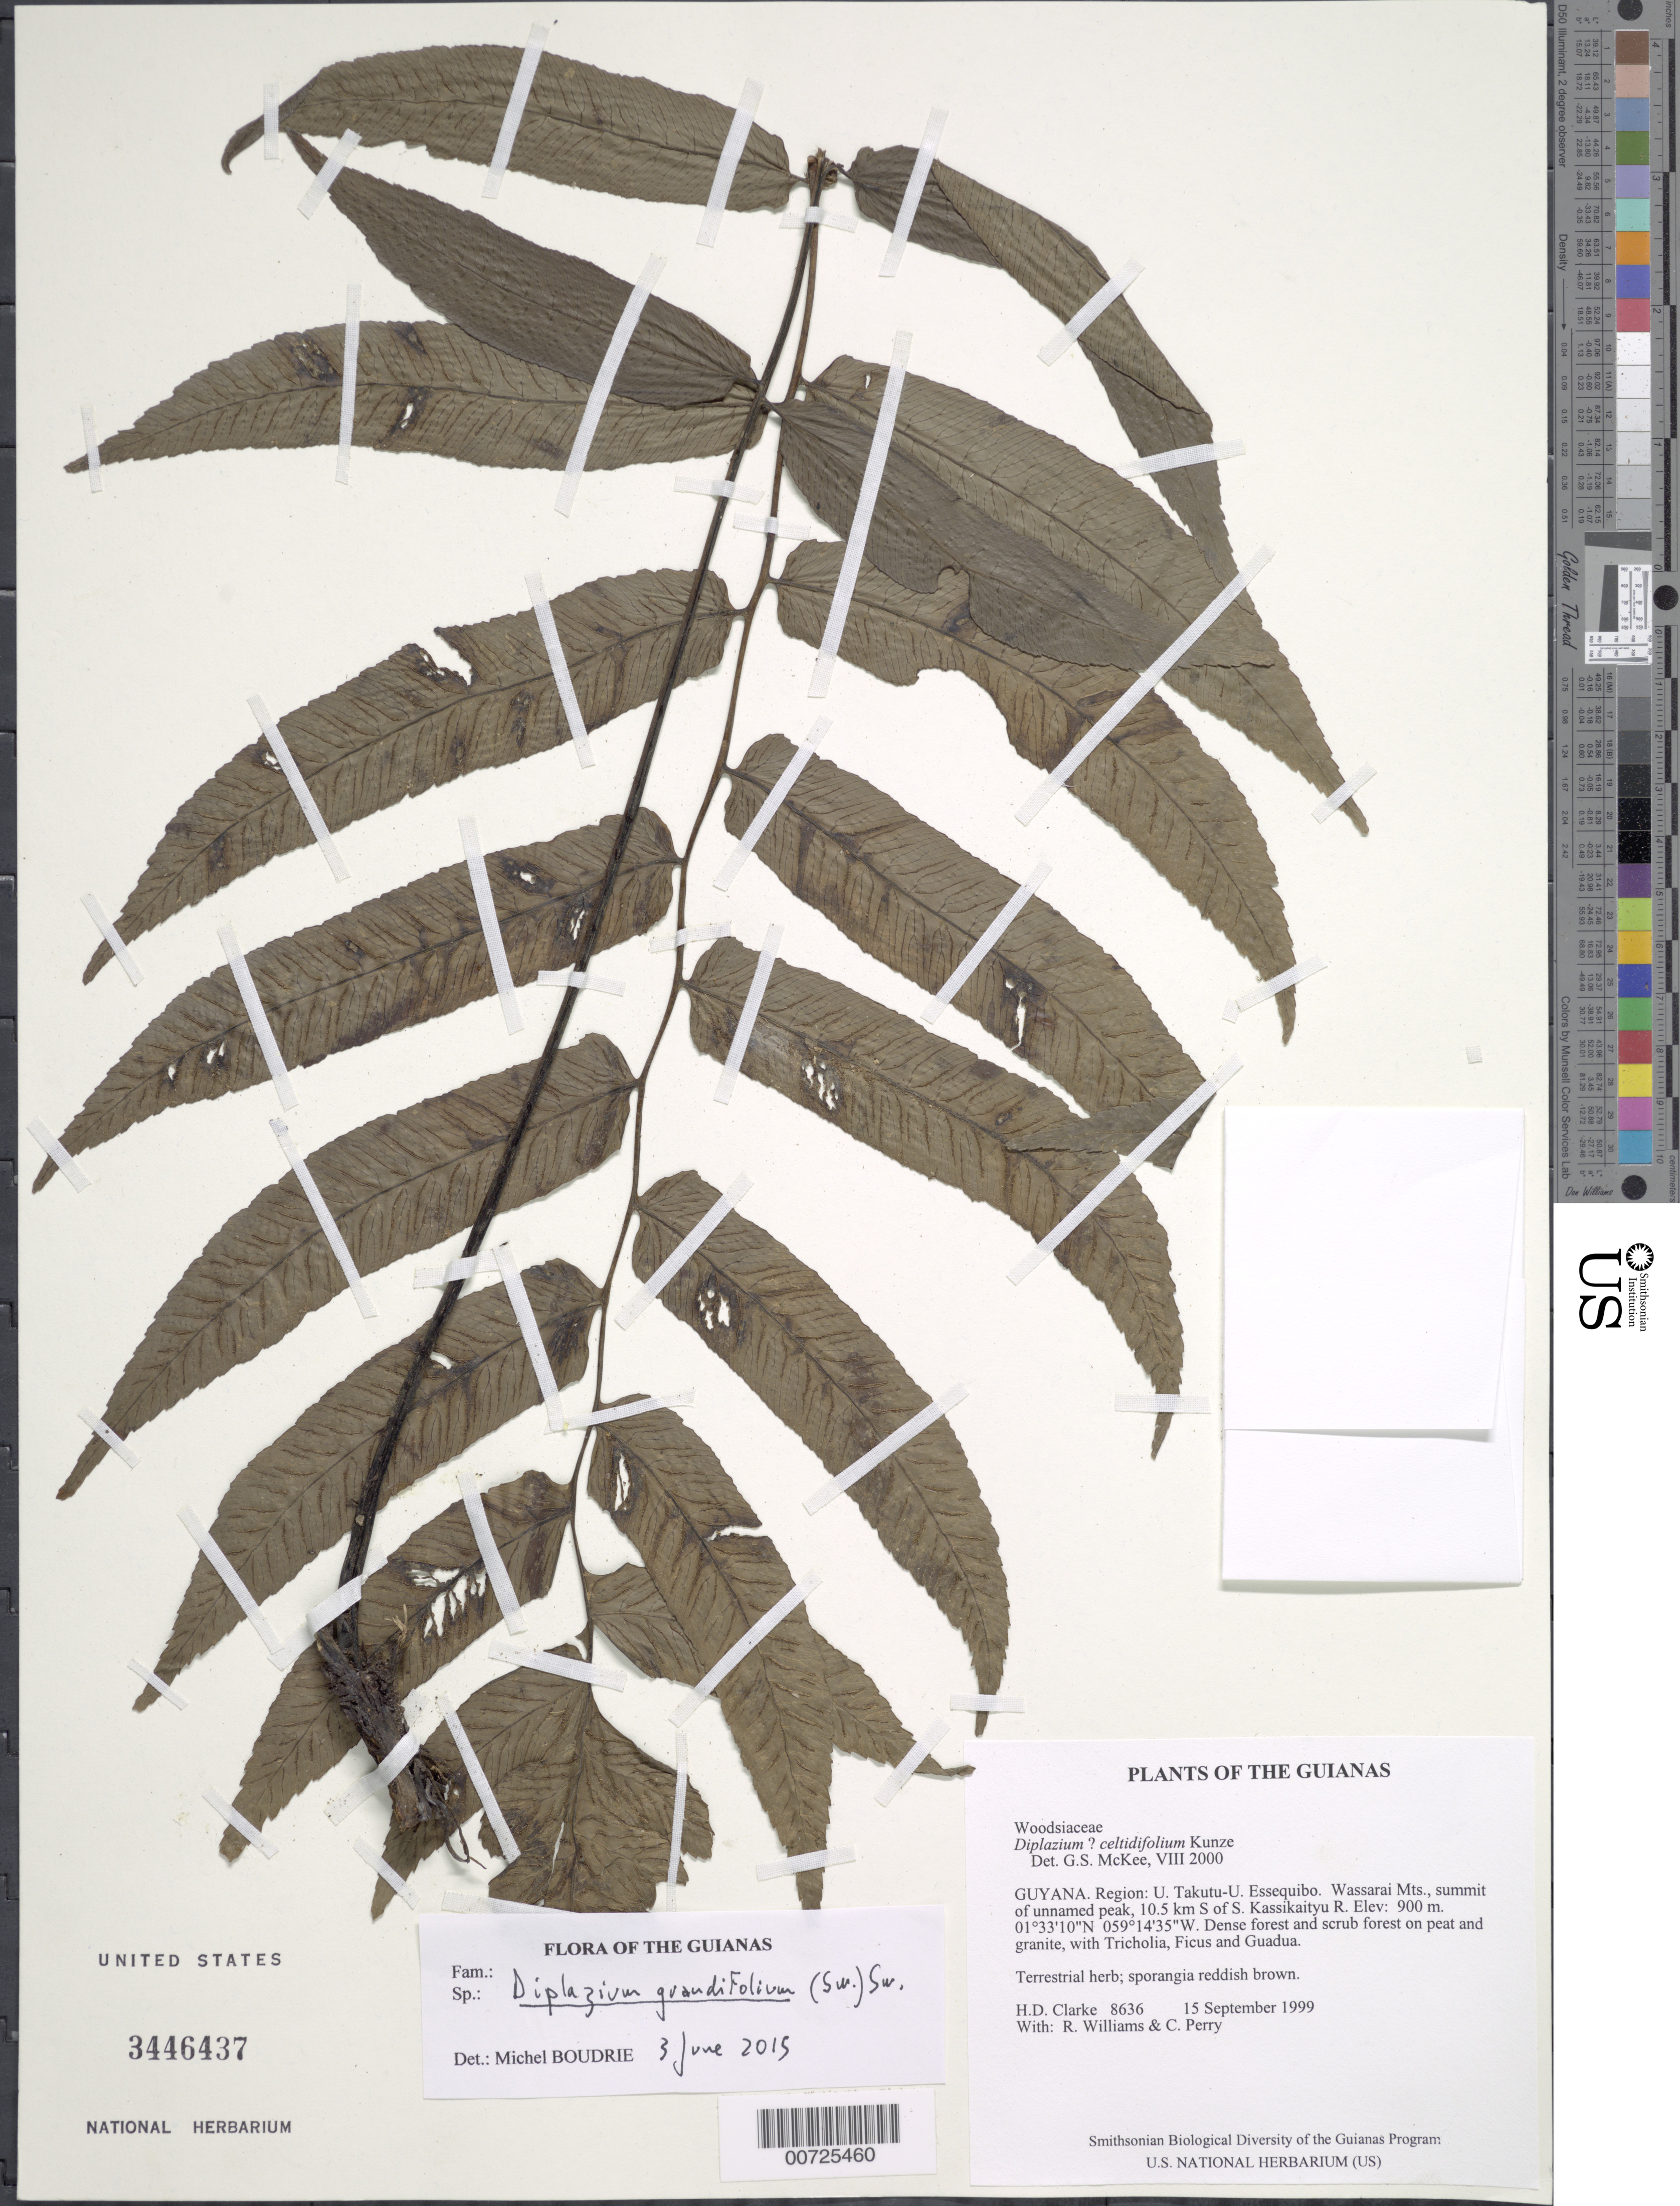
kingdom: Plantae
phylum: Tracheophyta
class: Polypodiopsida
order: Polypodiales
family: Athyriaceae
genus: Diplazium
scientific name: Diplazium grandifolium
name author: Sw.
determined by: Boudrie, M.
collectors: H. D. Clarke, R. Williams & C. Perry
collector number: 8636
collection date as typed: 15 September 1999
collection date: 1999-09-15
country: Guyana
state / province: U. Takutu-U. Essequibo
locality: Wassarai Mts., summit of unnamed peak, 10.5 km S of S. Kassikaityu R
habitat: Dense forest and scrub forest on peat and granite, with Tricholia, Ficus and Guadua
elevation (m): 900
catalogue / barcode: US 3446437